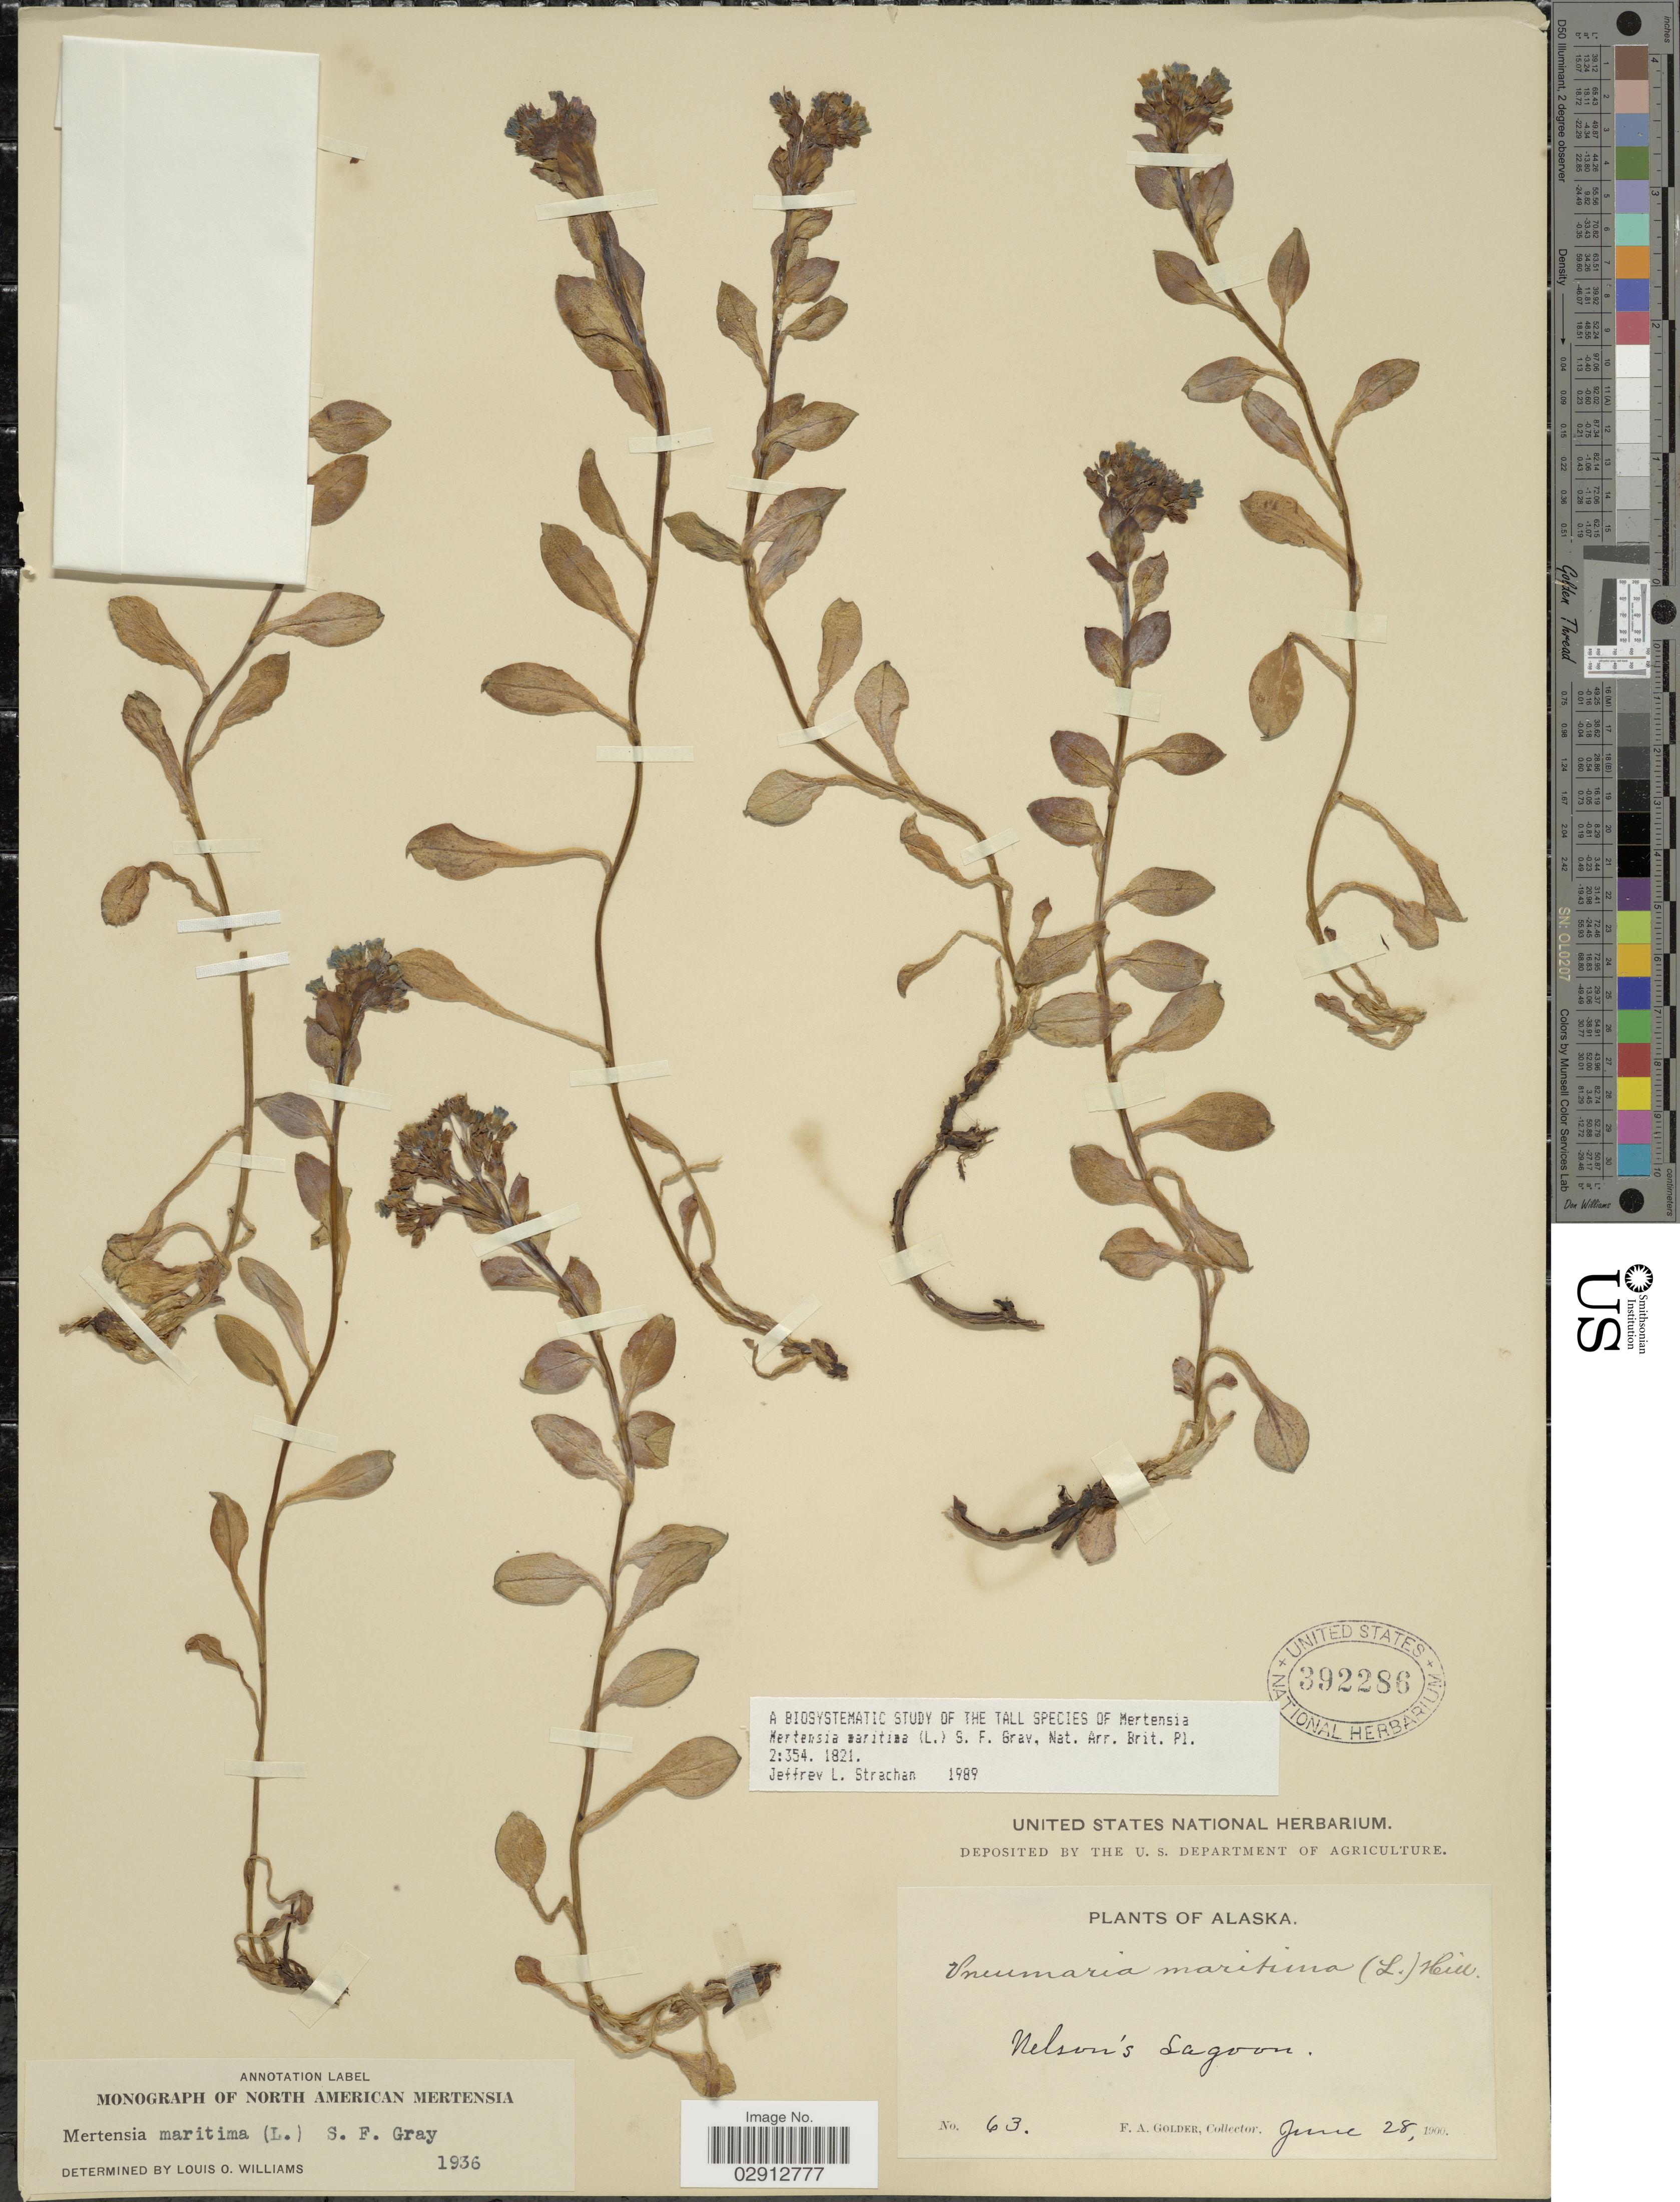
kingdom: Plantae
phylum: Tracheophyta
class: Magnoliopsida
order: Boraginales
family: Boraginaceae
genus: Mertensia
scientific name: Mertensia maritima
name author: (L.) S.F. Gray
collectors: F. Golder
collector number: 63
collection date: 1900-06-28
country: United States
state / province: Alaska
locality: Nelson's Lagoon.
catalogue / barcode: US 392286